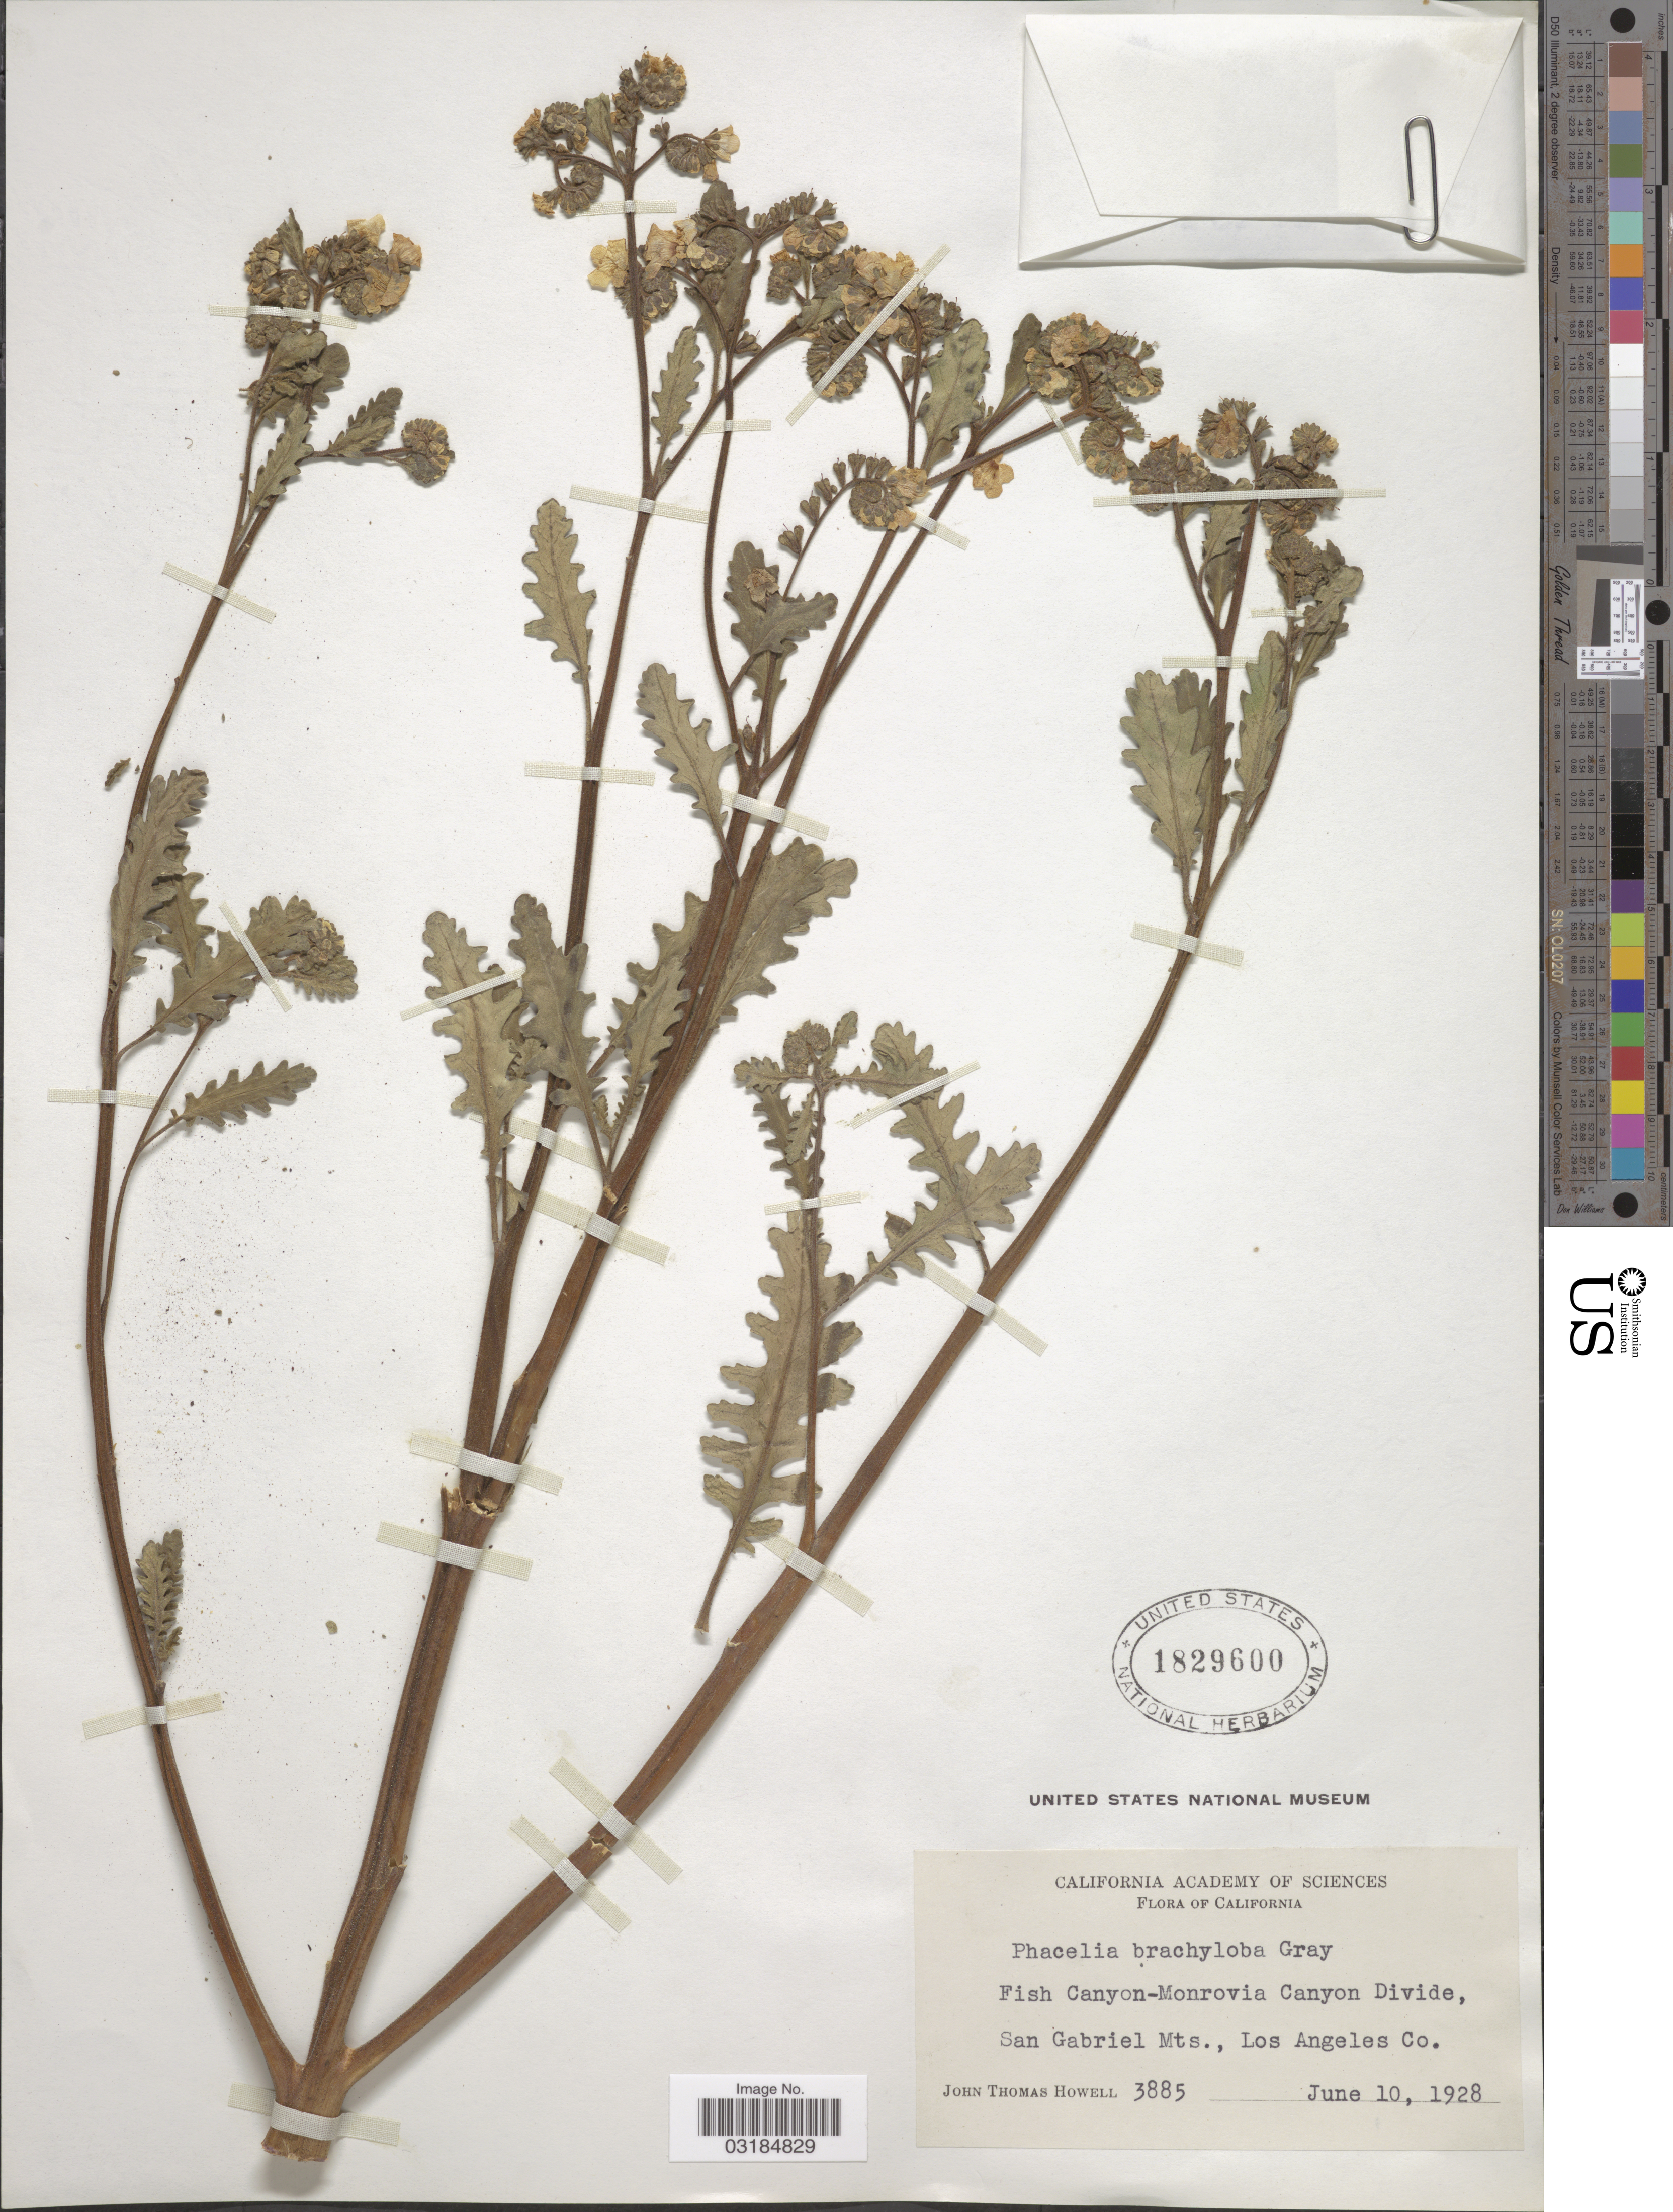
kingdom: Plantae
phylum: Tracheophyta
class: Magnoliopsida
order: Boraginales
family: Hydrophyllaceae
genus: Phacelia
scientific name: Phacelia brachyloba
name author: (Benth.) A. Gray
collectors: J. T. Howell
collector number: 3885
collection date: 1928-06-10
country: United States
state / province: California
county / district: Los Angeles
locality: Fish Canyon-Monrovia Canyon Divide, San Gabriel Mts., Los Angeles Co.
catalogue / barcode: US 1829600